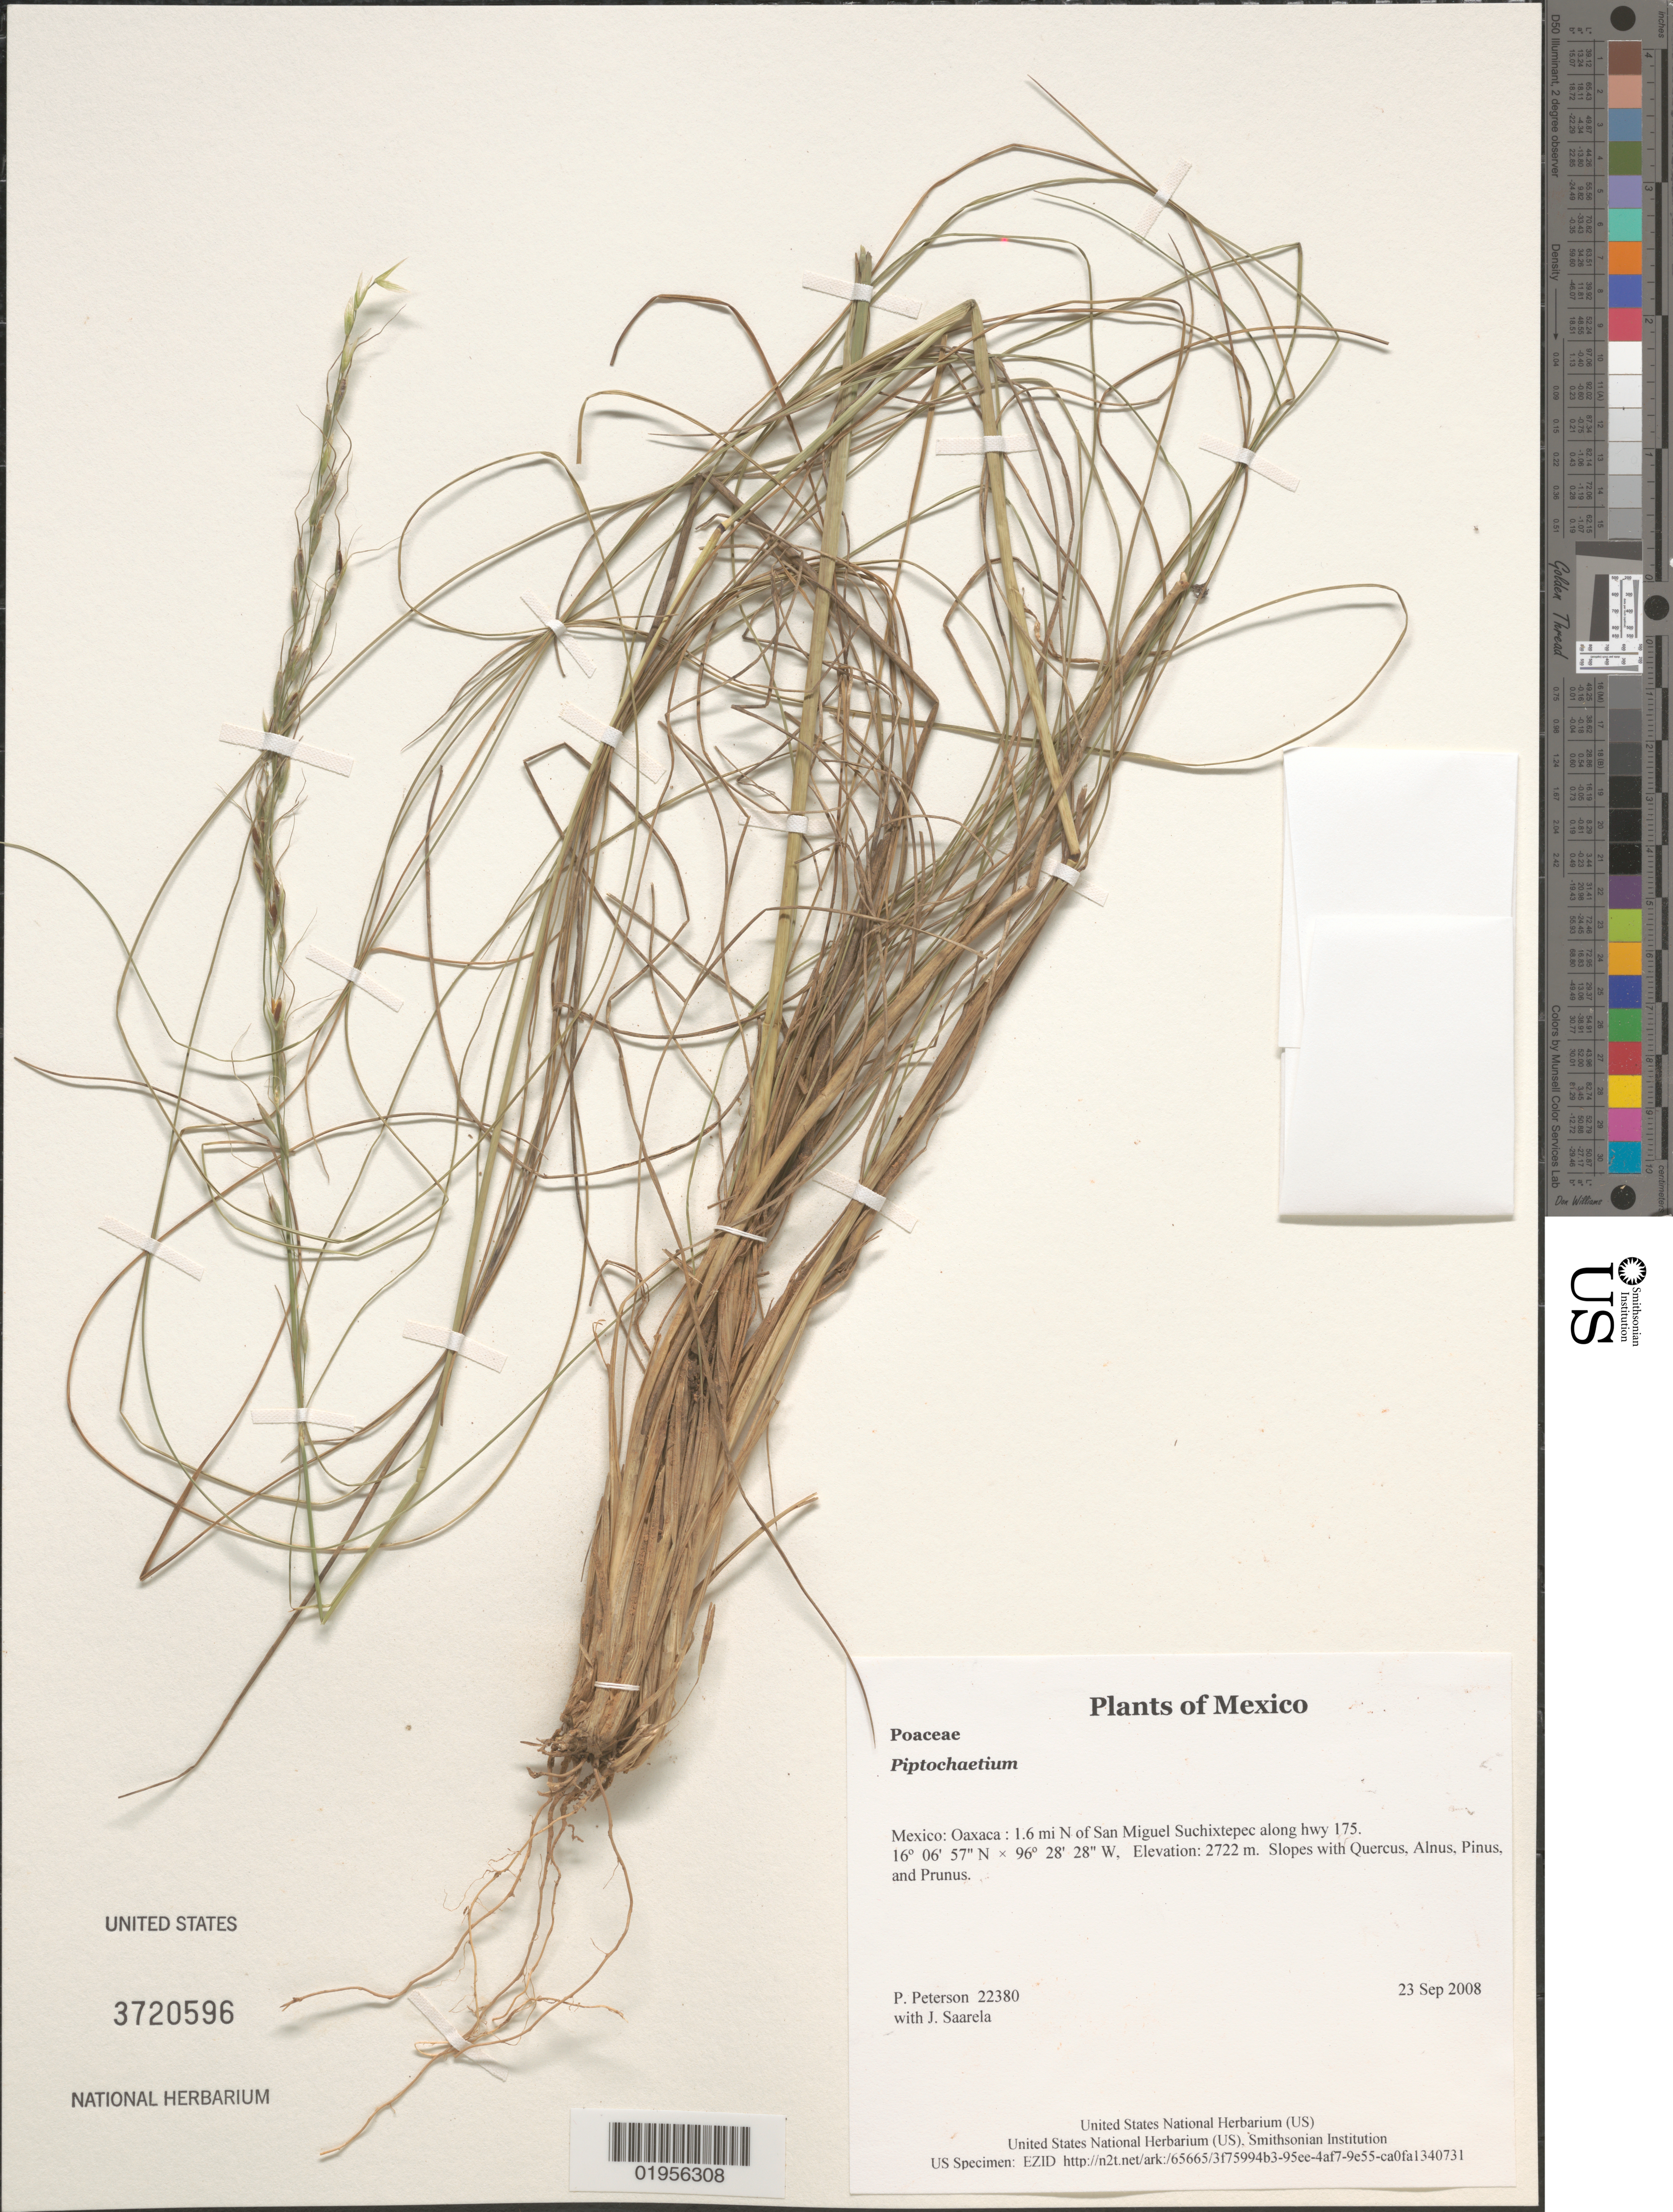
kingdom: Plantae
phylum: Tracheophyta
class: Liliopsida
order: Poales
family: Poaceae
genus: Piptochaetium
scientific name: Piptochaetium sp.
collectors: P. M. Peterson & J. Saarela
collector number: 22380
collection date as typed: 23 Sep 2008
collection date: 2008-09-23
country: Mexico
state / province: Oaxaca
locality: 1.6 mi N of San Miguel Suchixtepec along hwy 175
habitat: Slopes with Quercus, Alnus, Pinus, and Prunus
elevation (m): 2722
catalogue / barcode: US 3720596